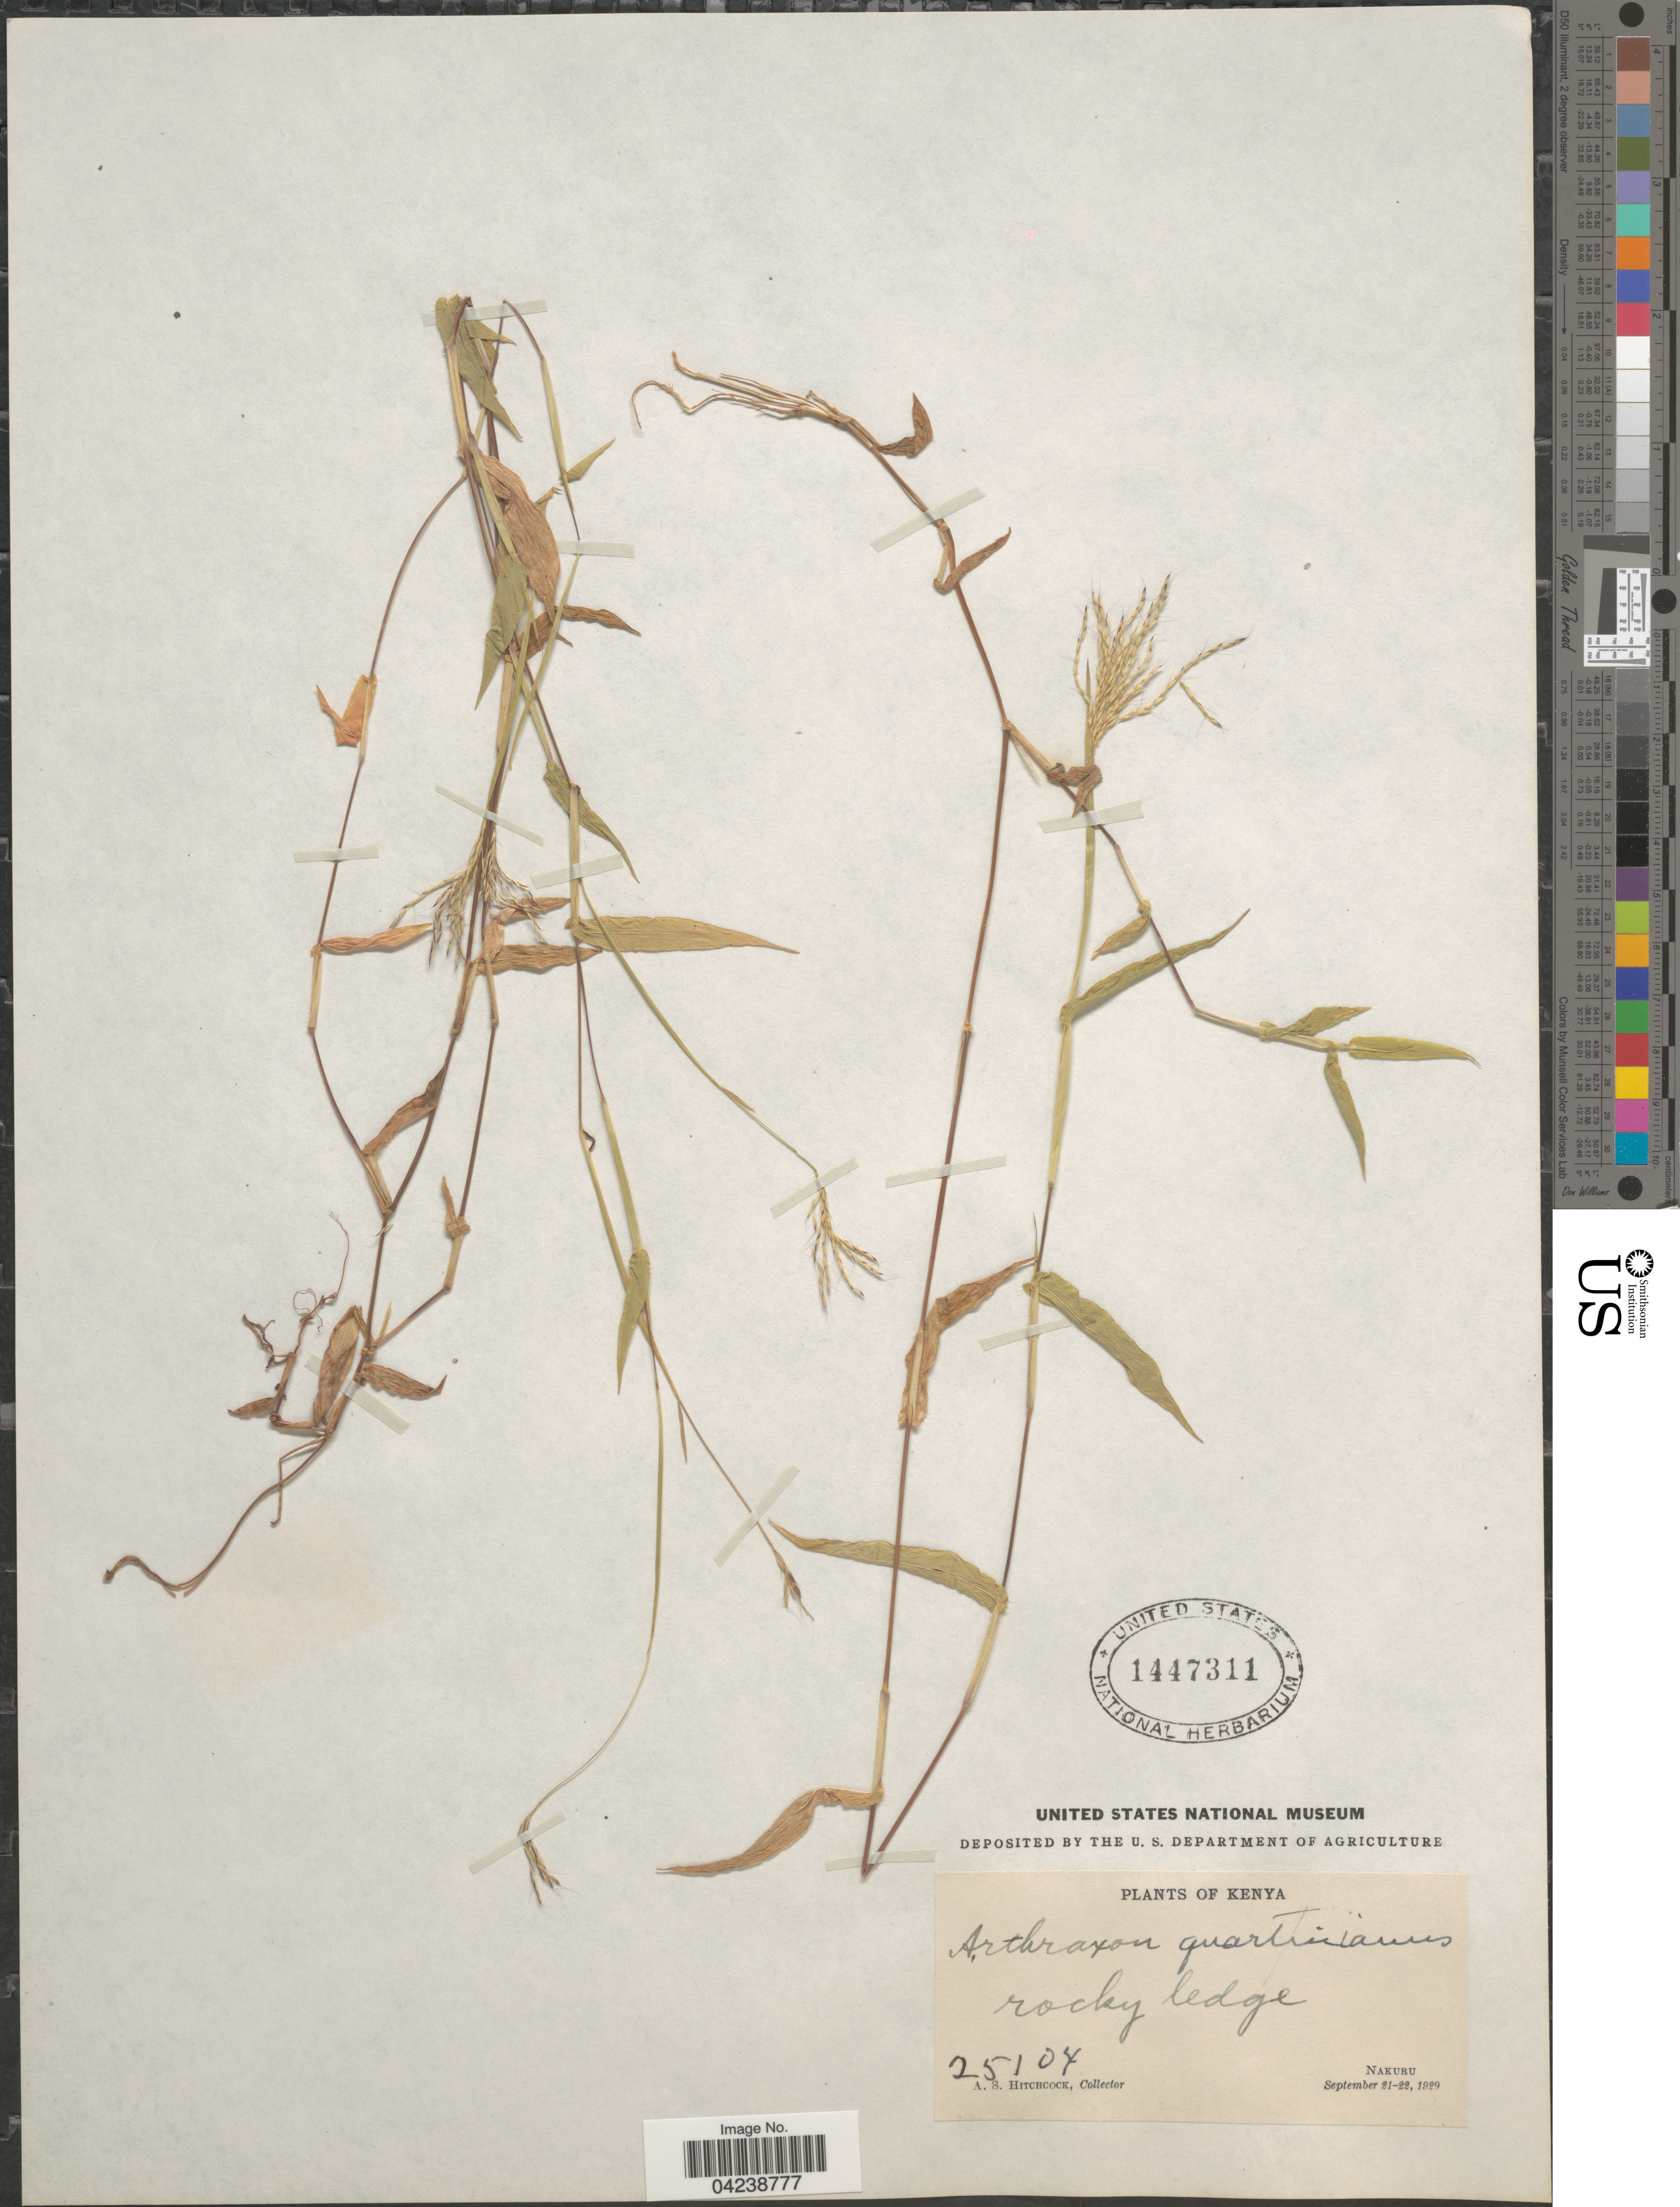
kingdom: Plantae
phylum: Tracheophyta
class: Liliopsida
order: Poales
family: Poaceae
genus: Arthraxon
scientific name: Arthraxon hispidus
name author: (Thunb.) Makino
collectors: A. S. Hitchcock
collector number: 25104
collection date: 1929-09-21/1929-09-22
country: Kenya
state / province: Nakuru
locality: Rocky ledge.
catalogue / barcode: US 1447311